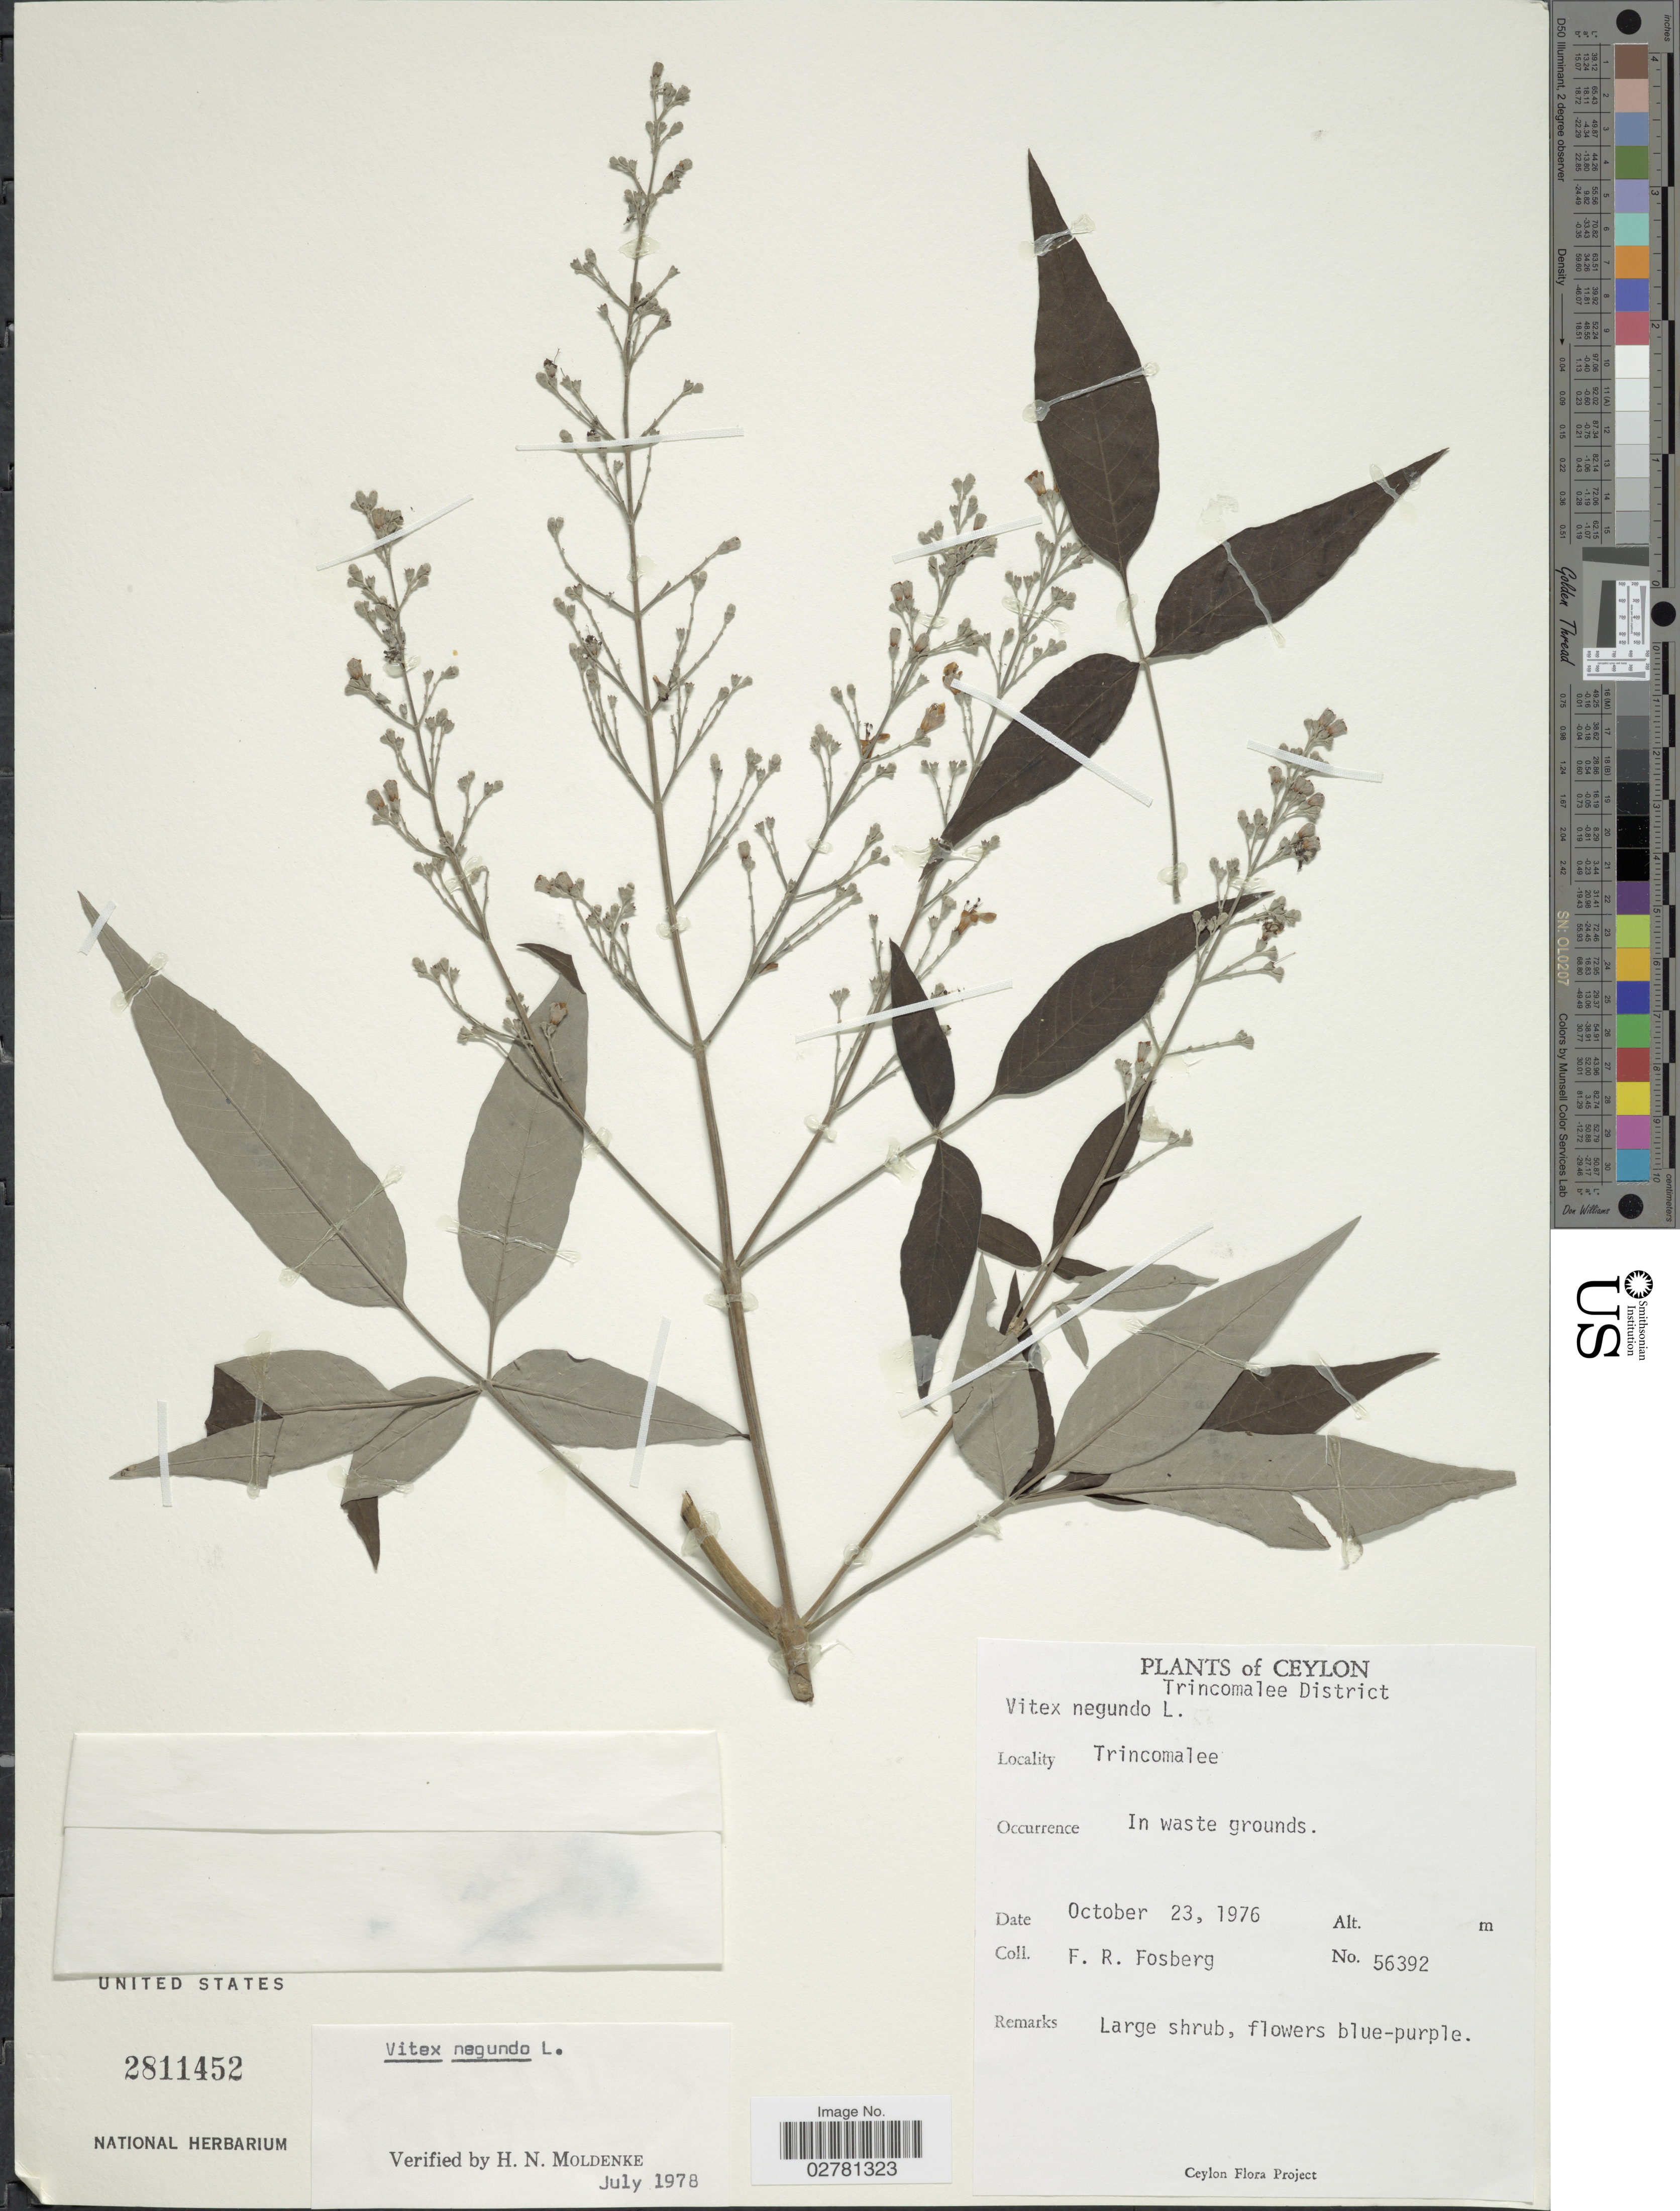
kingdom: Plantae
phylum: Tracheophyta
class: Magnoliopsida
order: Lamiales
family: Lamiaceae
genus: Vitex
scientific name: Vitex negundo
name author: L.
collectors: F. R. Fosberg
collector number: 56392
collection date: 1976-10-23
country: Sri Lanka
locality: Ceylon. Trincomalee District, Trincomalee.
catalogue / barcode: US 2811452